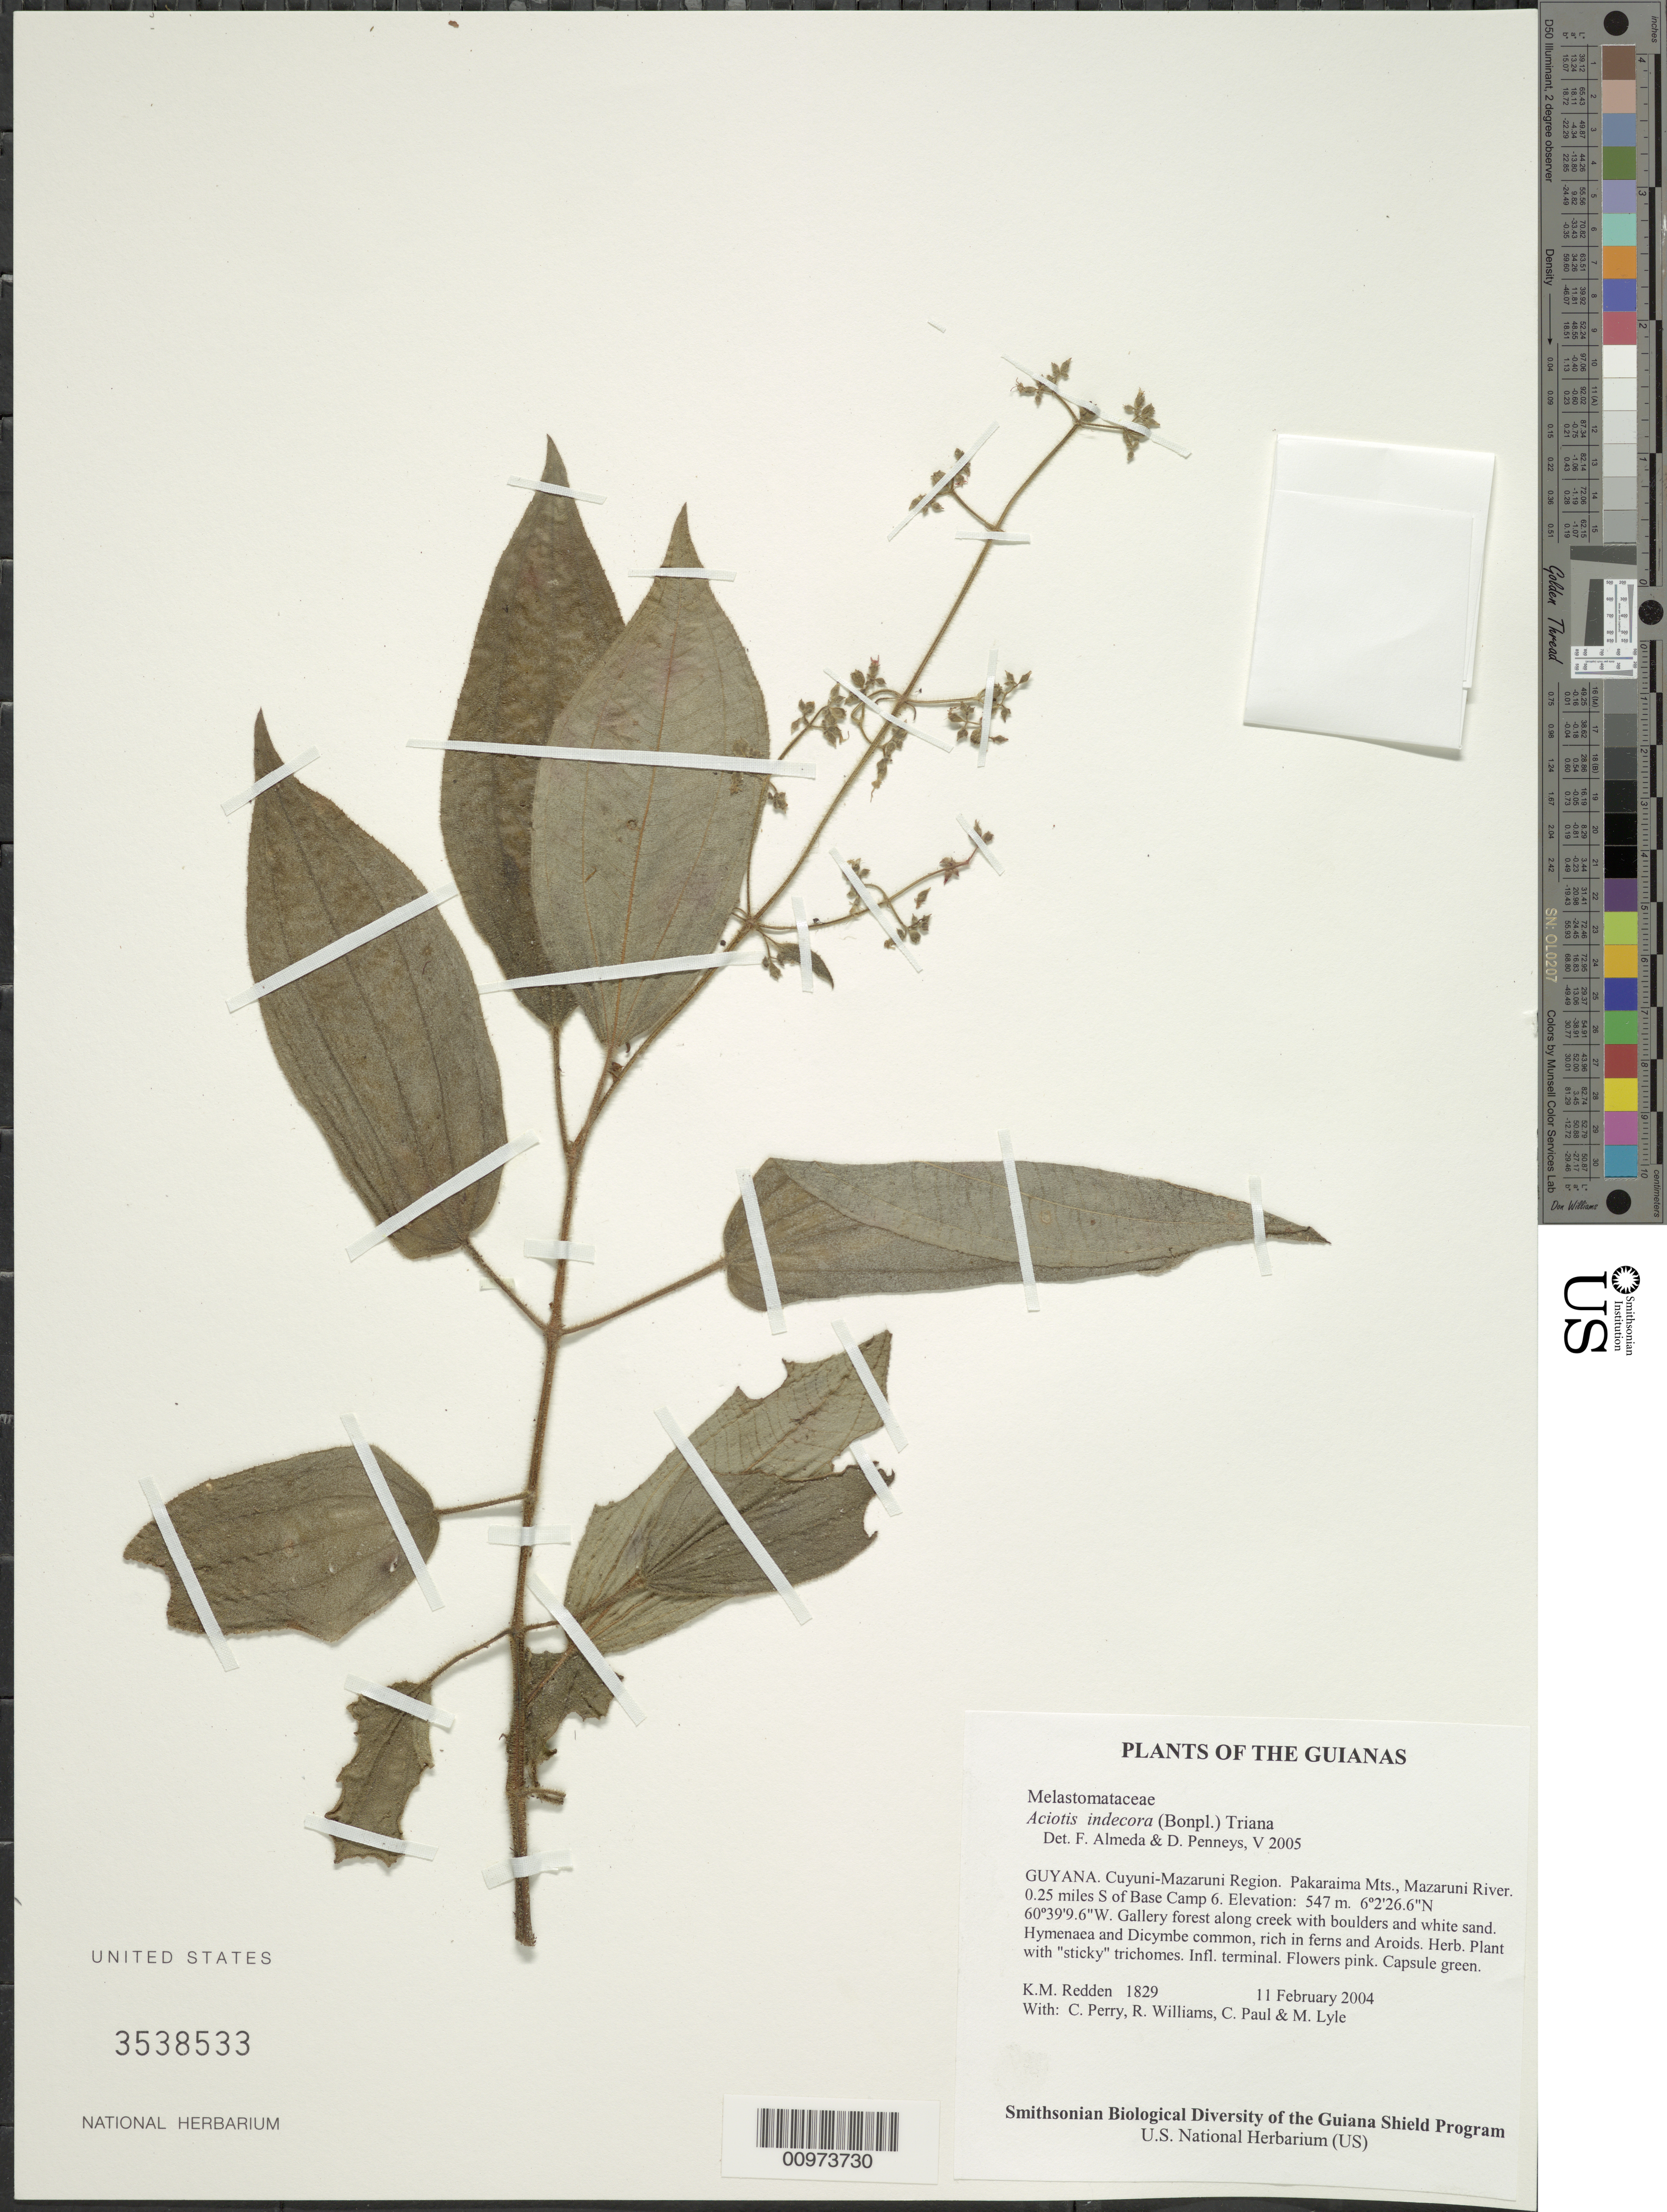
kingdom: Plantae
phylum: Tracheophyta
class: Magnoliopsida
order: Myrtales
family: Melastomataceae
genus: Aciotis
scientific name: Aciotis indecora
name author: (Bonpl.) Triana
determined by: Almeda, F.; Penneys, D. S.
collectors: K. M. Redden, C. Perry, R. Williams, C. Paul & M. Lyle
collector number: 1829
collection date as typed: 11 February 2004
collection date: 2004-02-11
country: Guyana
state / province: Cuyuni-Mazaruni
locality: Pakaraima Mts., Mazaruni River. 0.25 miles S of Base Camp 6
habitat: Gallery forest along creek with boulders and white sand. Hymenaea and Dicymbe common, rich in ferns and aroids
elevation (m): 547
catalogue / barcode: US 3538533